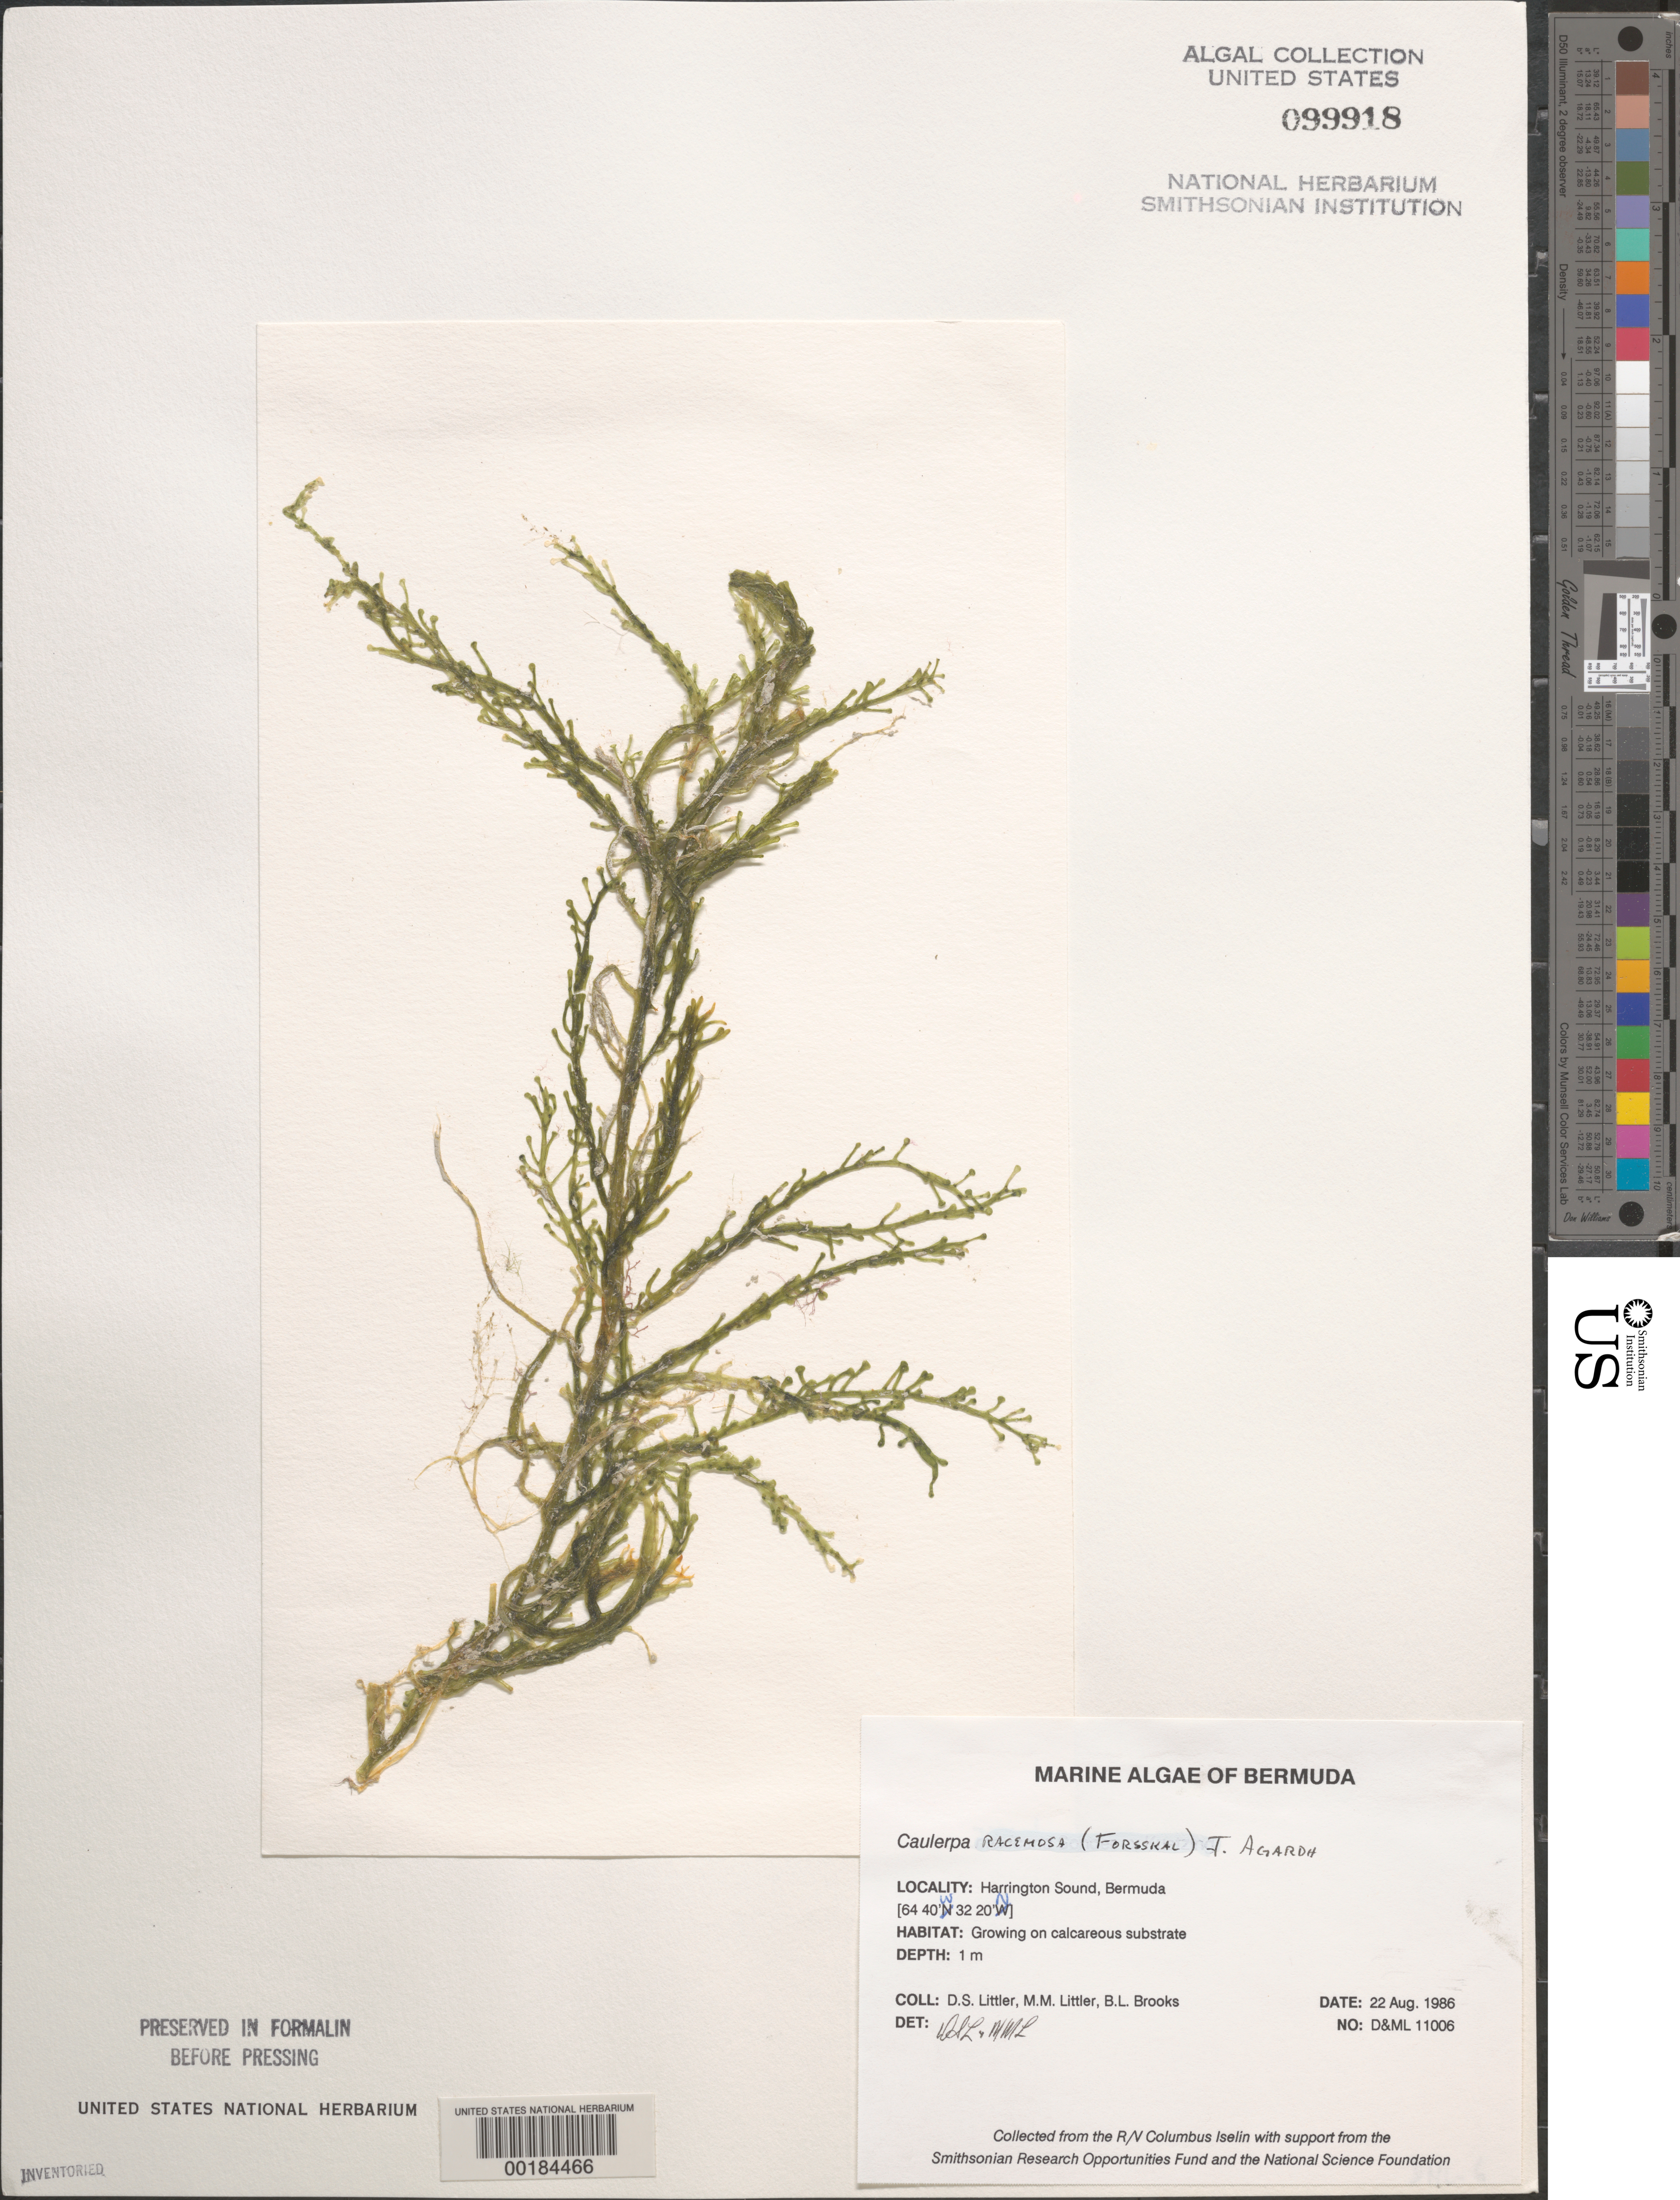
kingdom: Plantae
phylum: Chlorophyta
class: Ulvophyceae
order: Bryopsidales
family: Caulerpaceae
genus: Caulerpa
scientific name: Caulerpa racemosa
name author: (Forssk.) J. Agardh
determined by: Littler, D. S.; Littler, M. M.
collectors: D. S. Littler, M. M. Littler & B. Brooks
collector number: D&ML 11006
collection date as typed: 22 Aug 1986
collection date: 1986-08-22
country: Bermuda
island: Bermuda Island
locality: Harrington Sound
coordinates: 32 20' N, 64 40' W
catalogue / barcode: US 99918